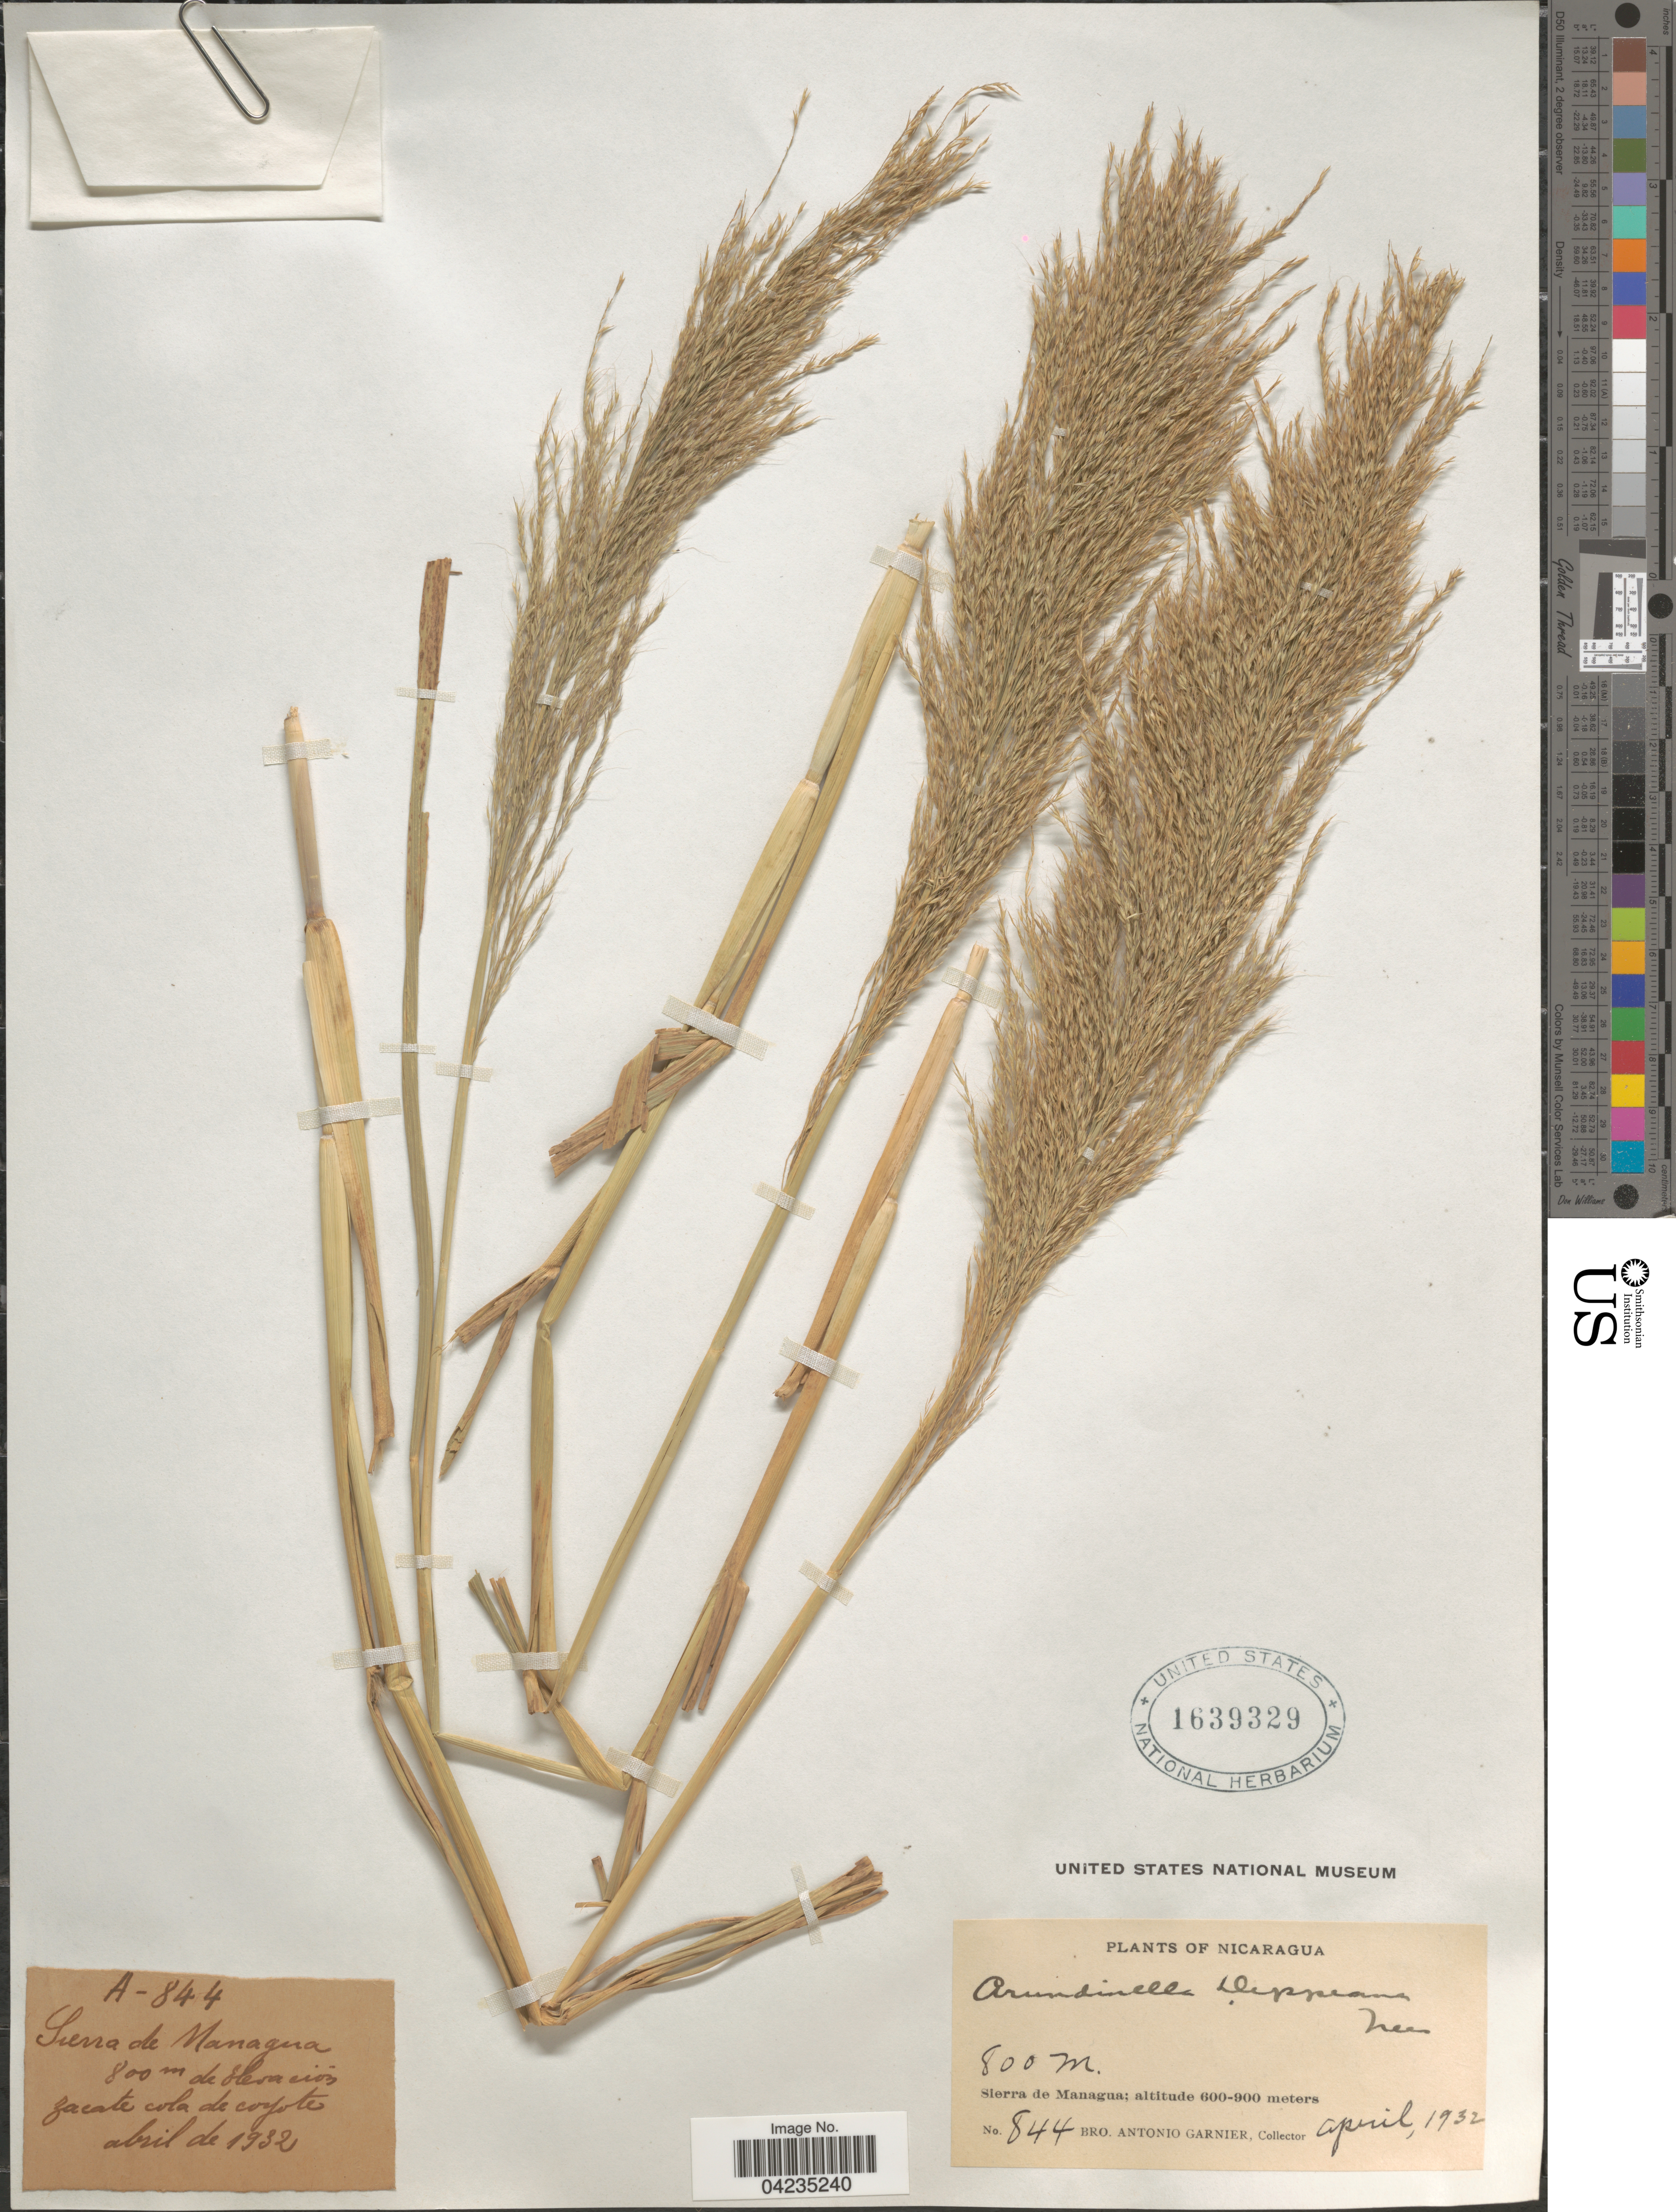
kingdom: Plantae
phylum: Tracheophyta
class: Liliopsida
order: Poales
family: Poaceae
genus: Arundinella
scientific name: Arundinella deppeana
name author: Nees ex Steud.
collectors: Bro. A. Garnier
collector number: A-844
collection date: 1932-04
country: Nicaragua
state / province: Managua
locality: Sierra de Managua.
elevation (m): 800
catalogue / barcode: US 1639329